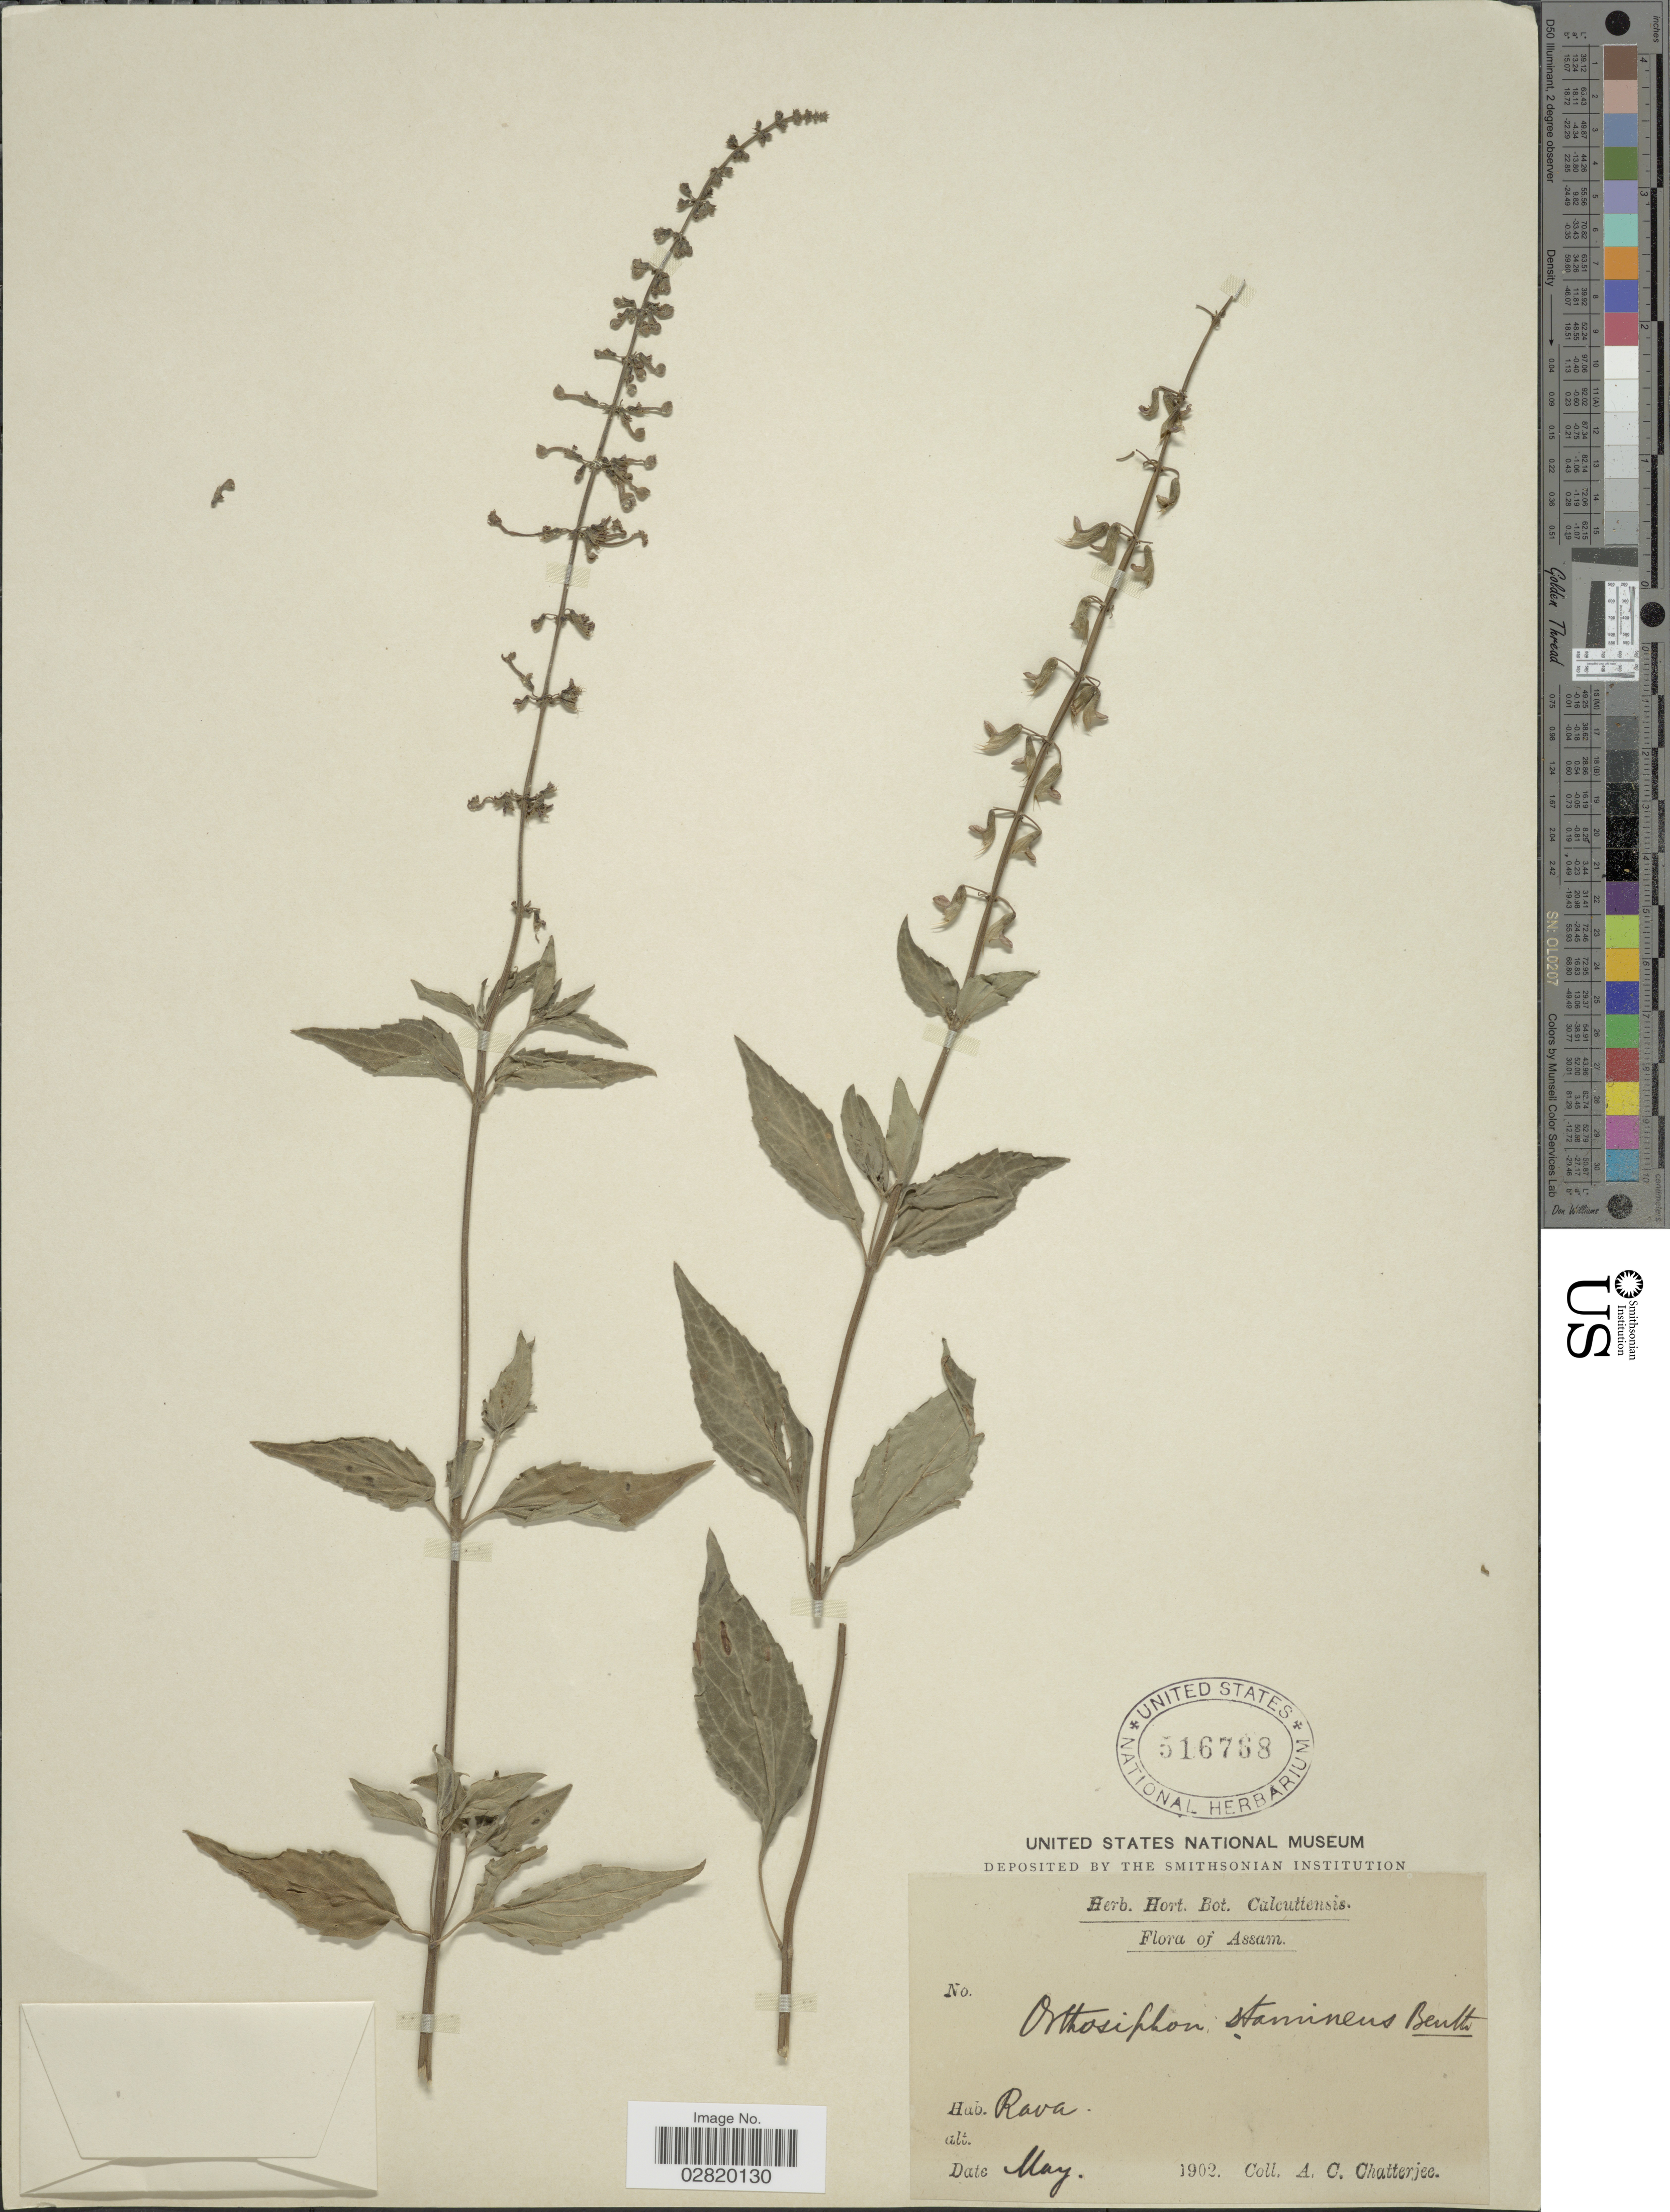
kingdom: Plantae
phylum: Tracheophyta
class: Magnoliopsida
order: Lamiales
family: Lamiaceae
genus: Orthosiphon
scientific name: Orthosiphon stamineus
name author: Benth.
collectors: A. Chatterjee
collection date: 1902-05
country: India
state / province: Assam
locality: Rava.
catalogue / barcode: US 516768